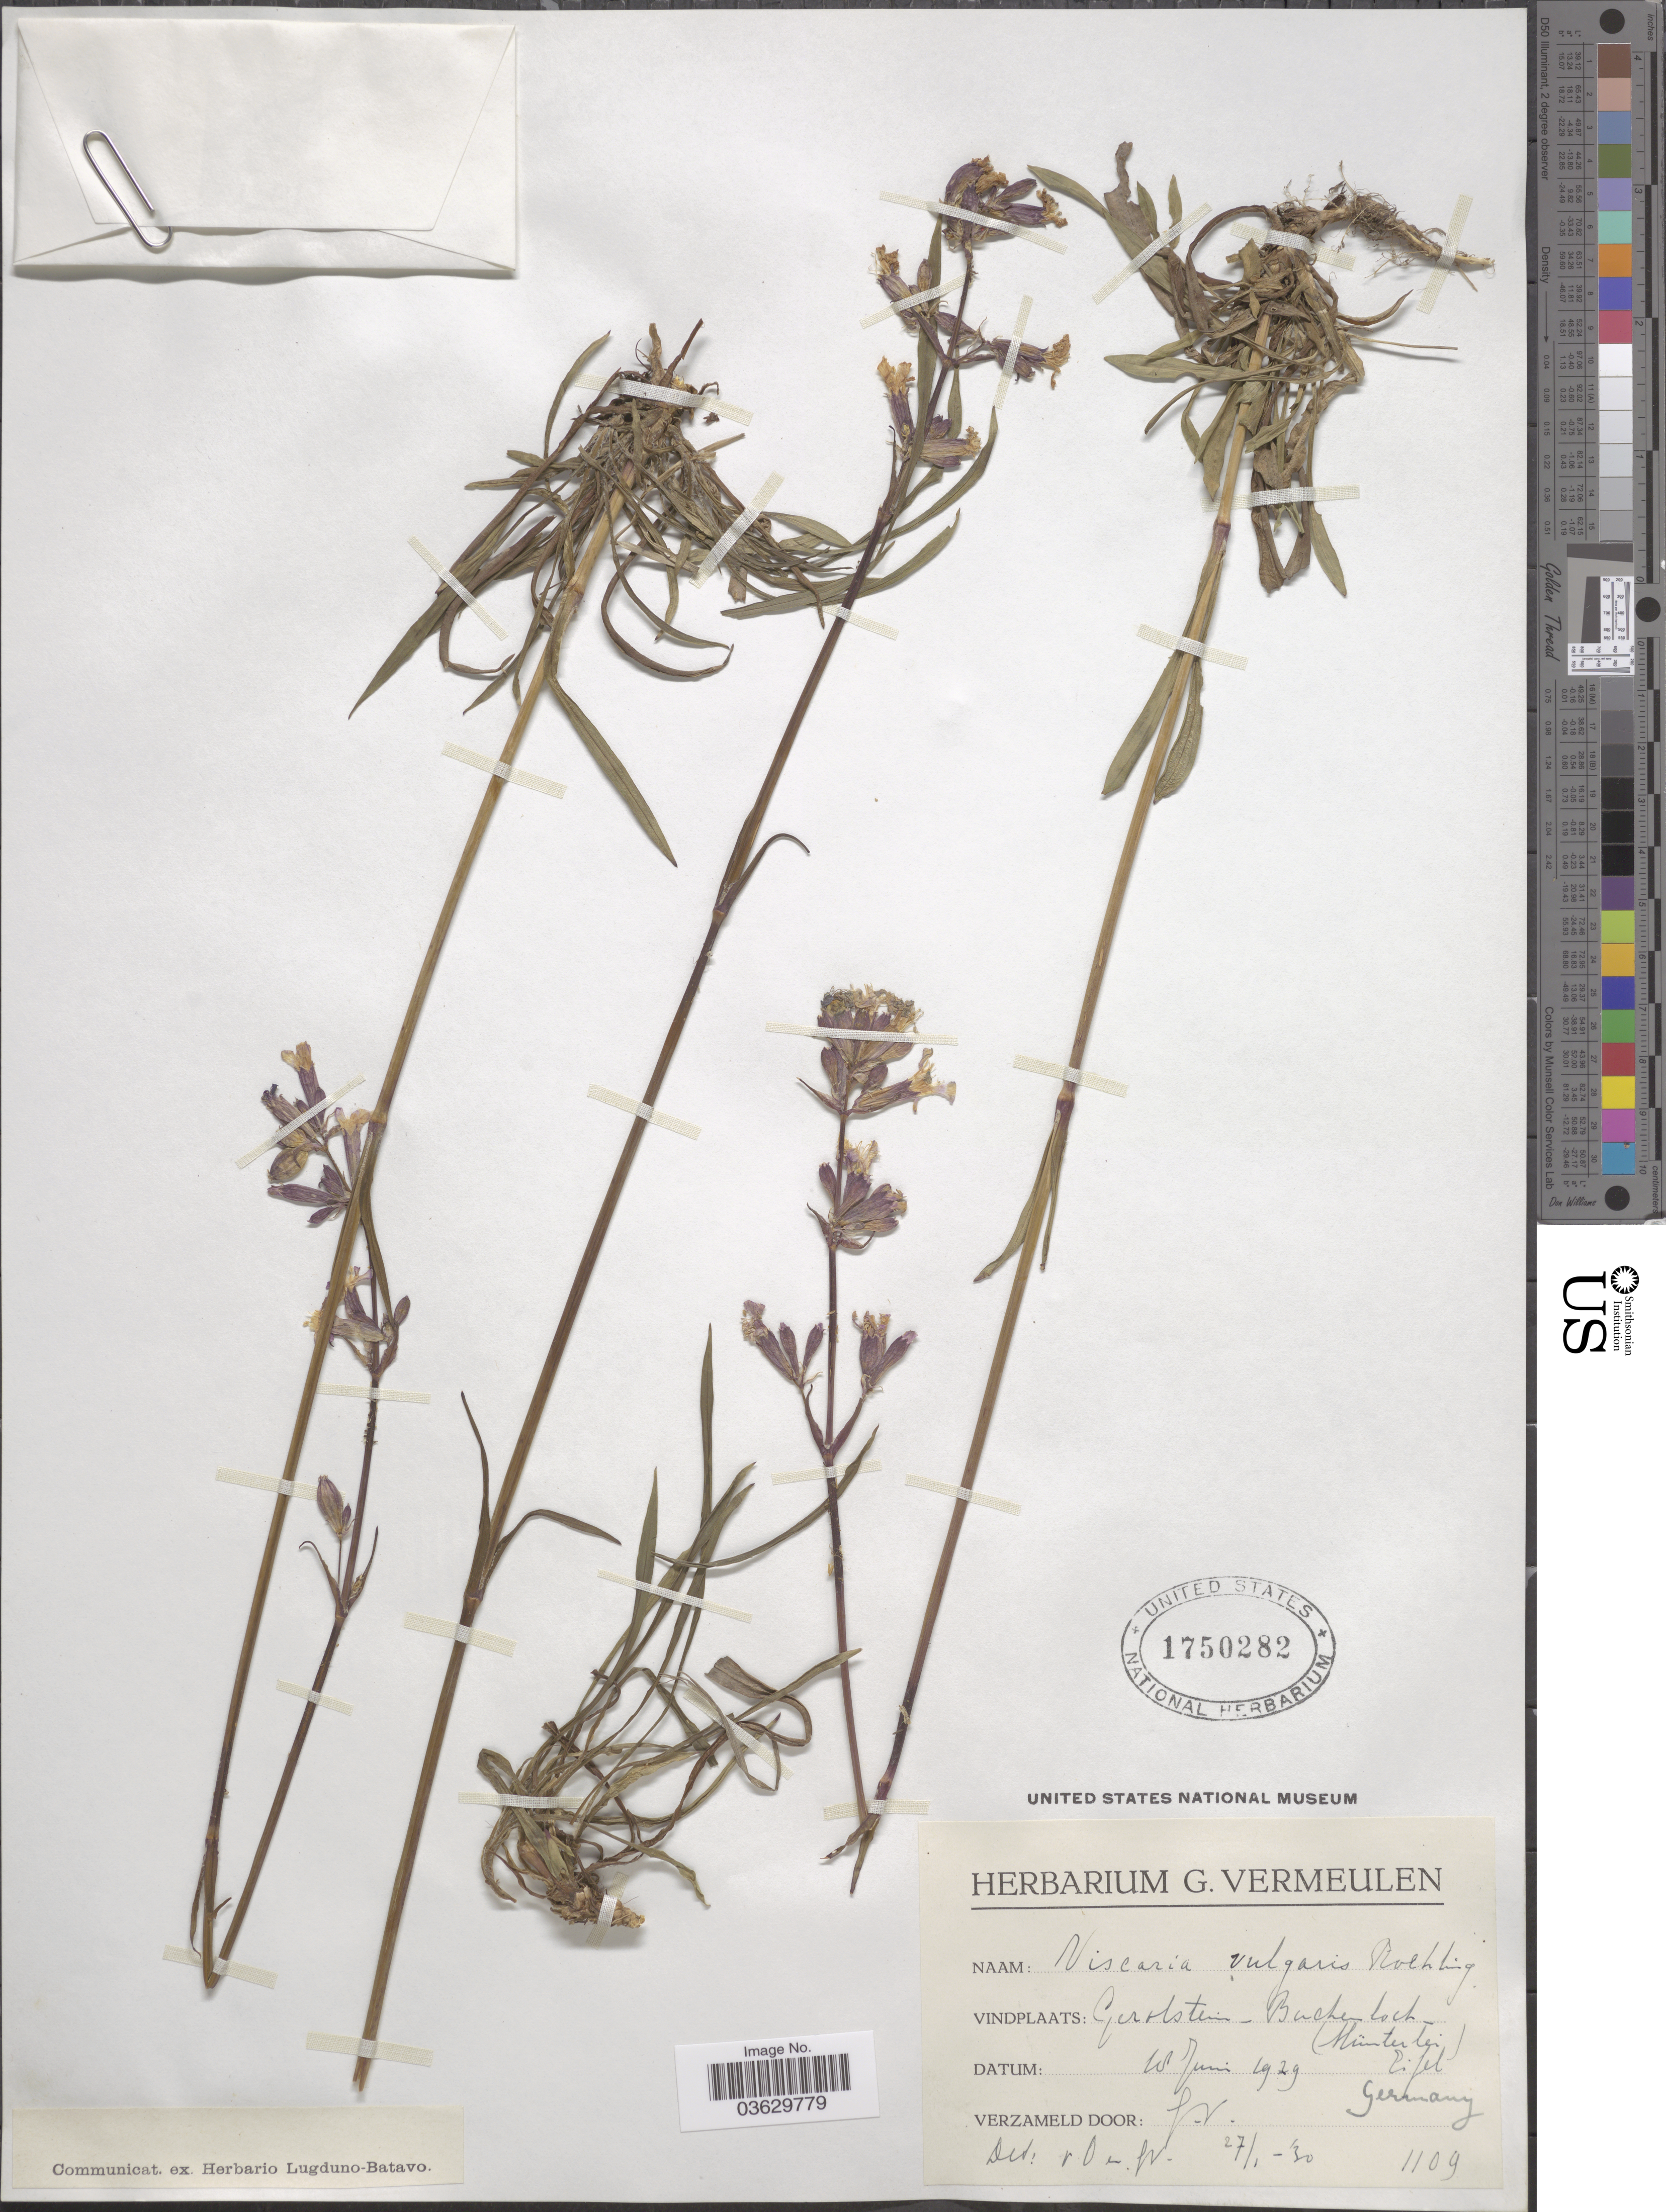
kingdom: Plantae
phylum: Tracheophyta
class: Magnoliopsida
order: Caryophyllales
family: Caryophyllaceae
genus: Viscaria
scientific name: Viscaria vulgaris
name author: Bernh.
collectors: G. Vermeulen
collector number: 1109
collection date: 1929-06-18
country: Germany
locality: Gerolstein, Buchenloch (Hünter bei) Eifel. [interpreted]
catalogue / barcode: US 1750282